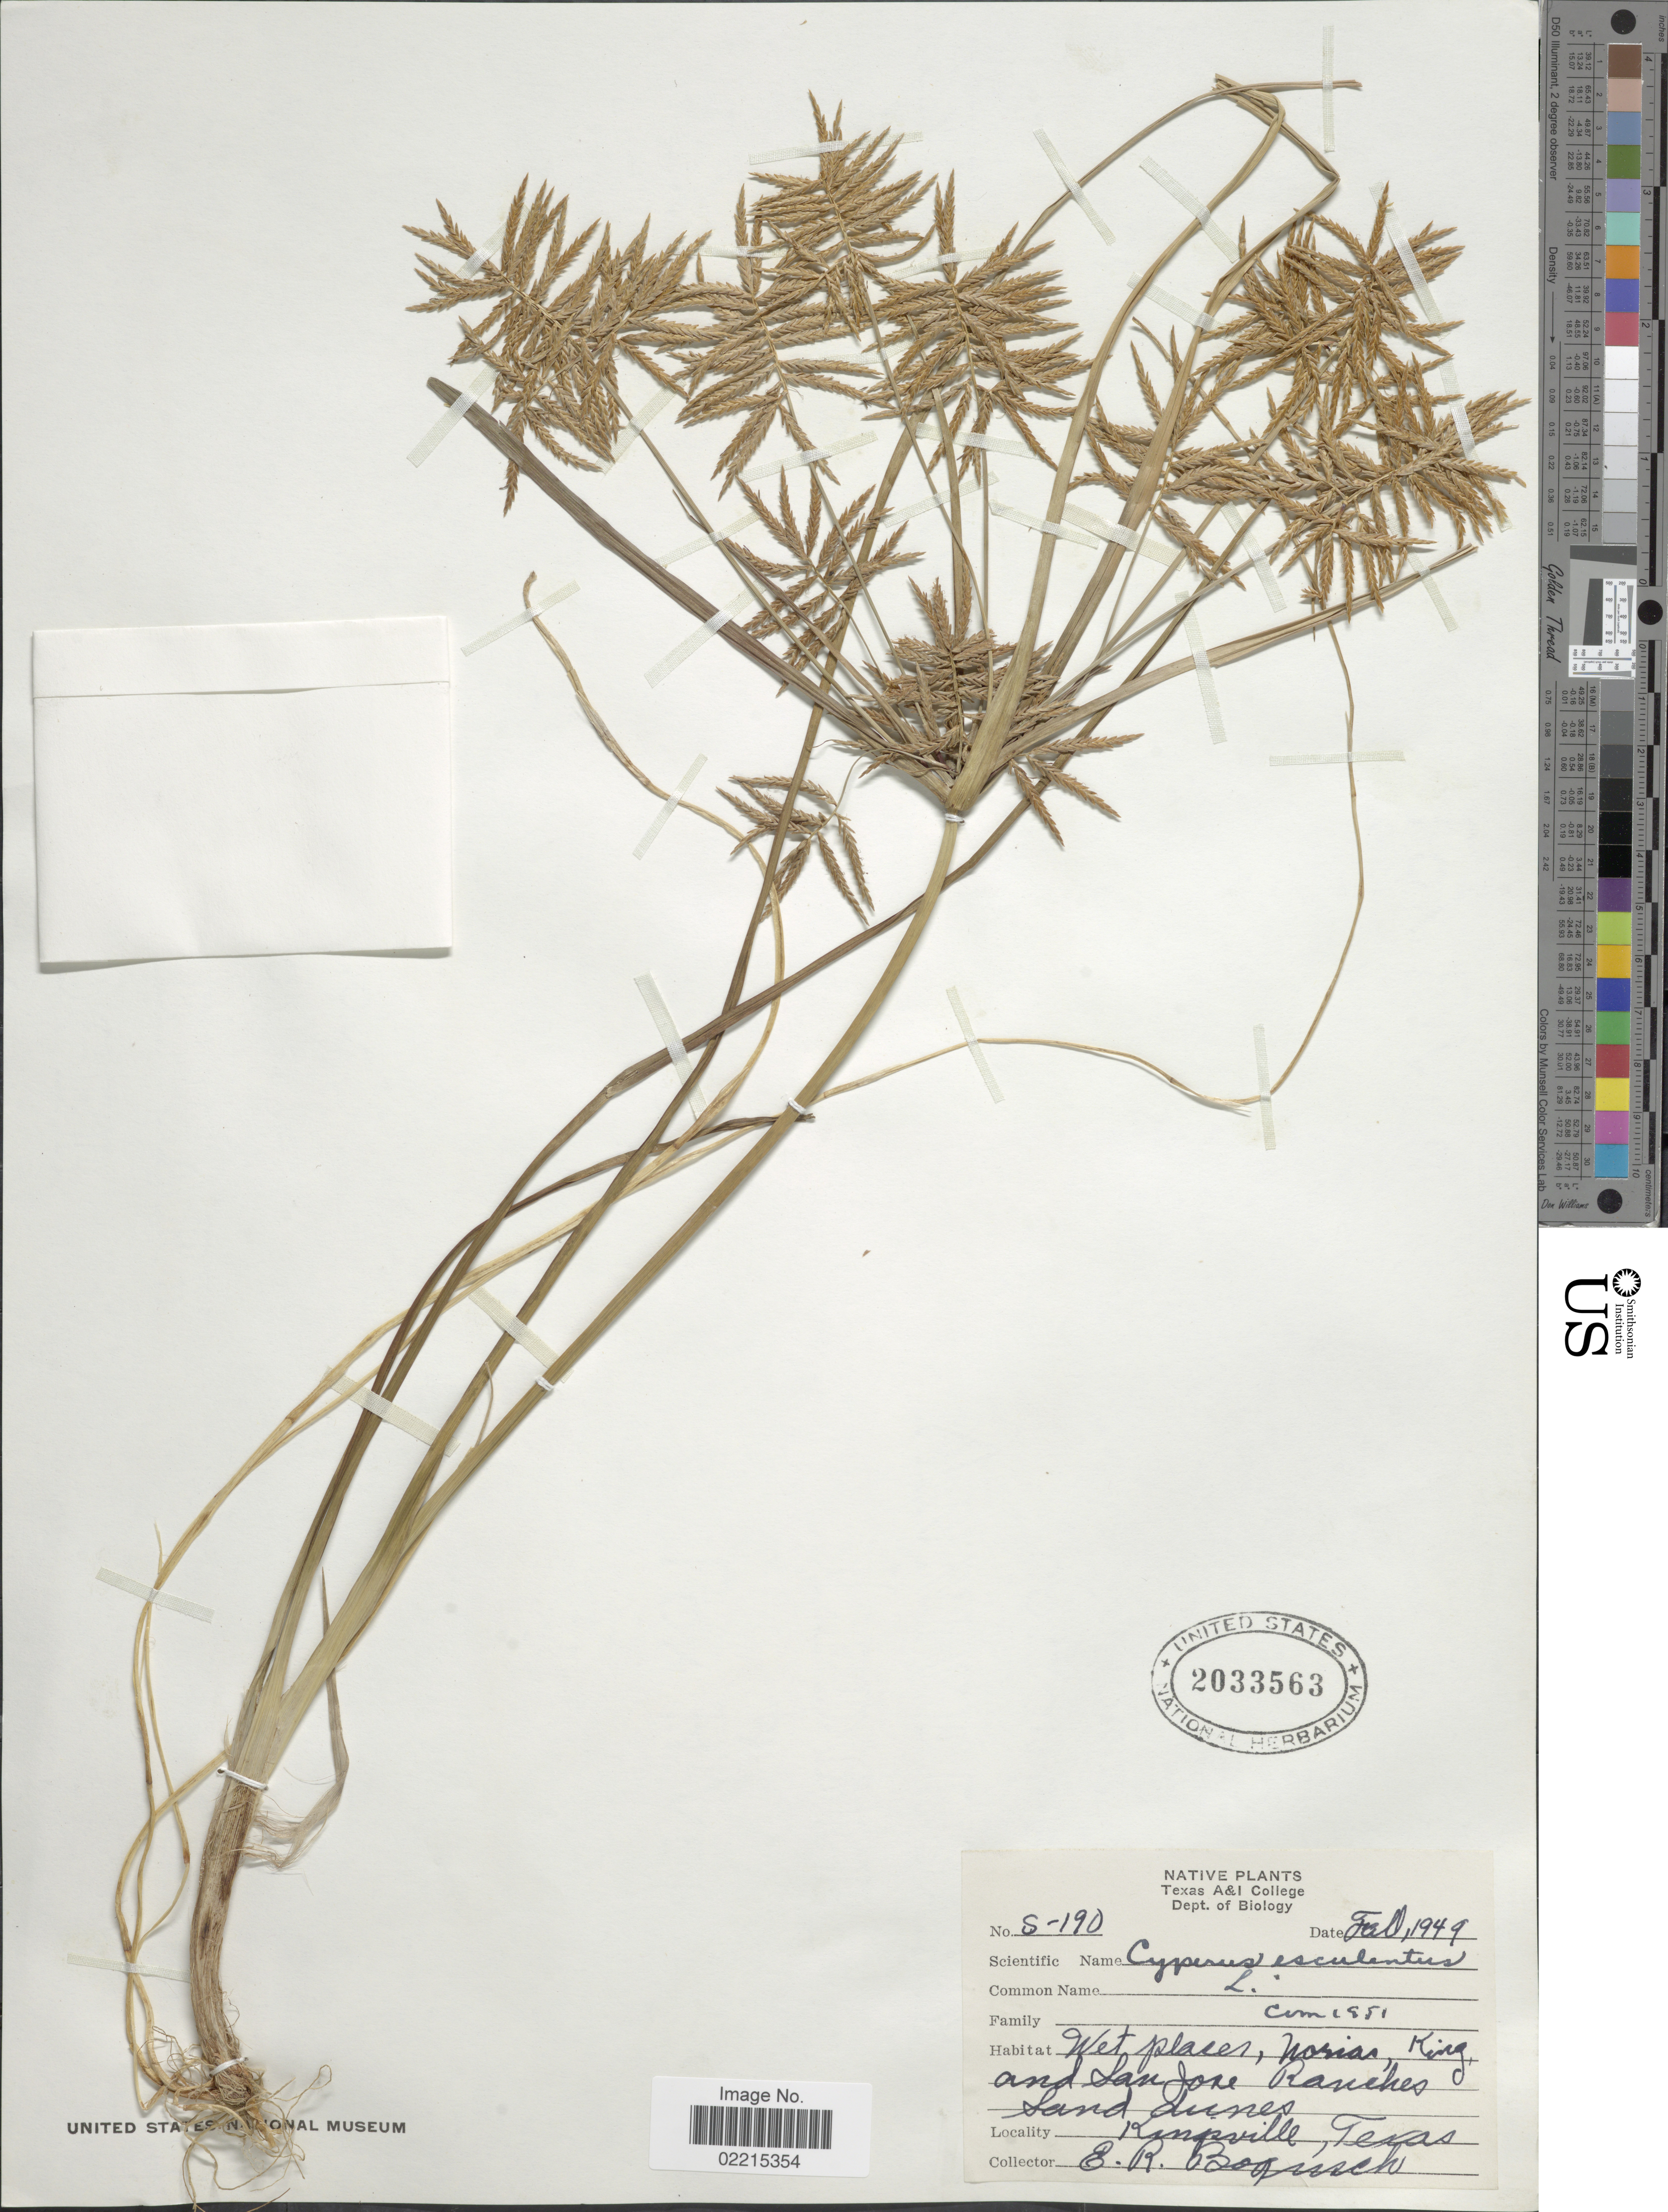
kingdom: Plantae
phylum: Tracheophyta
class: Liliopsida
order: Poales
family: Cyperaceae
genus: Cyperus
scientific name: Cyperus esculentus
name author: L.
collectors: E. Bogusch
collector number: S-190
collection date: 1949-02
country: United States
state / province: Texas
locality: Norias, King and San Jose Ranches, Sand dunes, Kingsville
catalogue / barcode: US 2033563